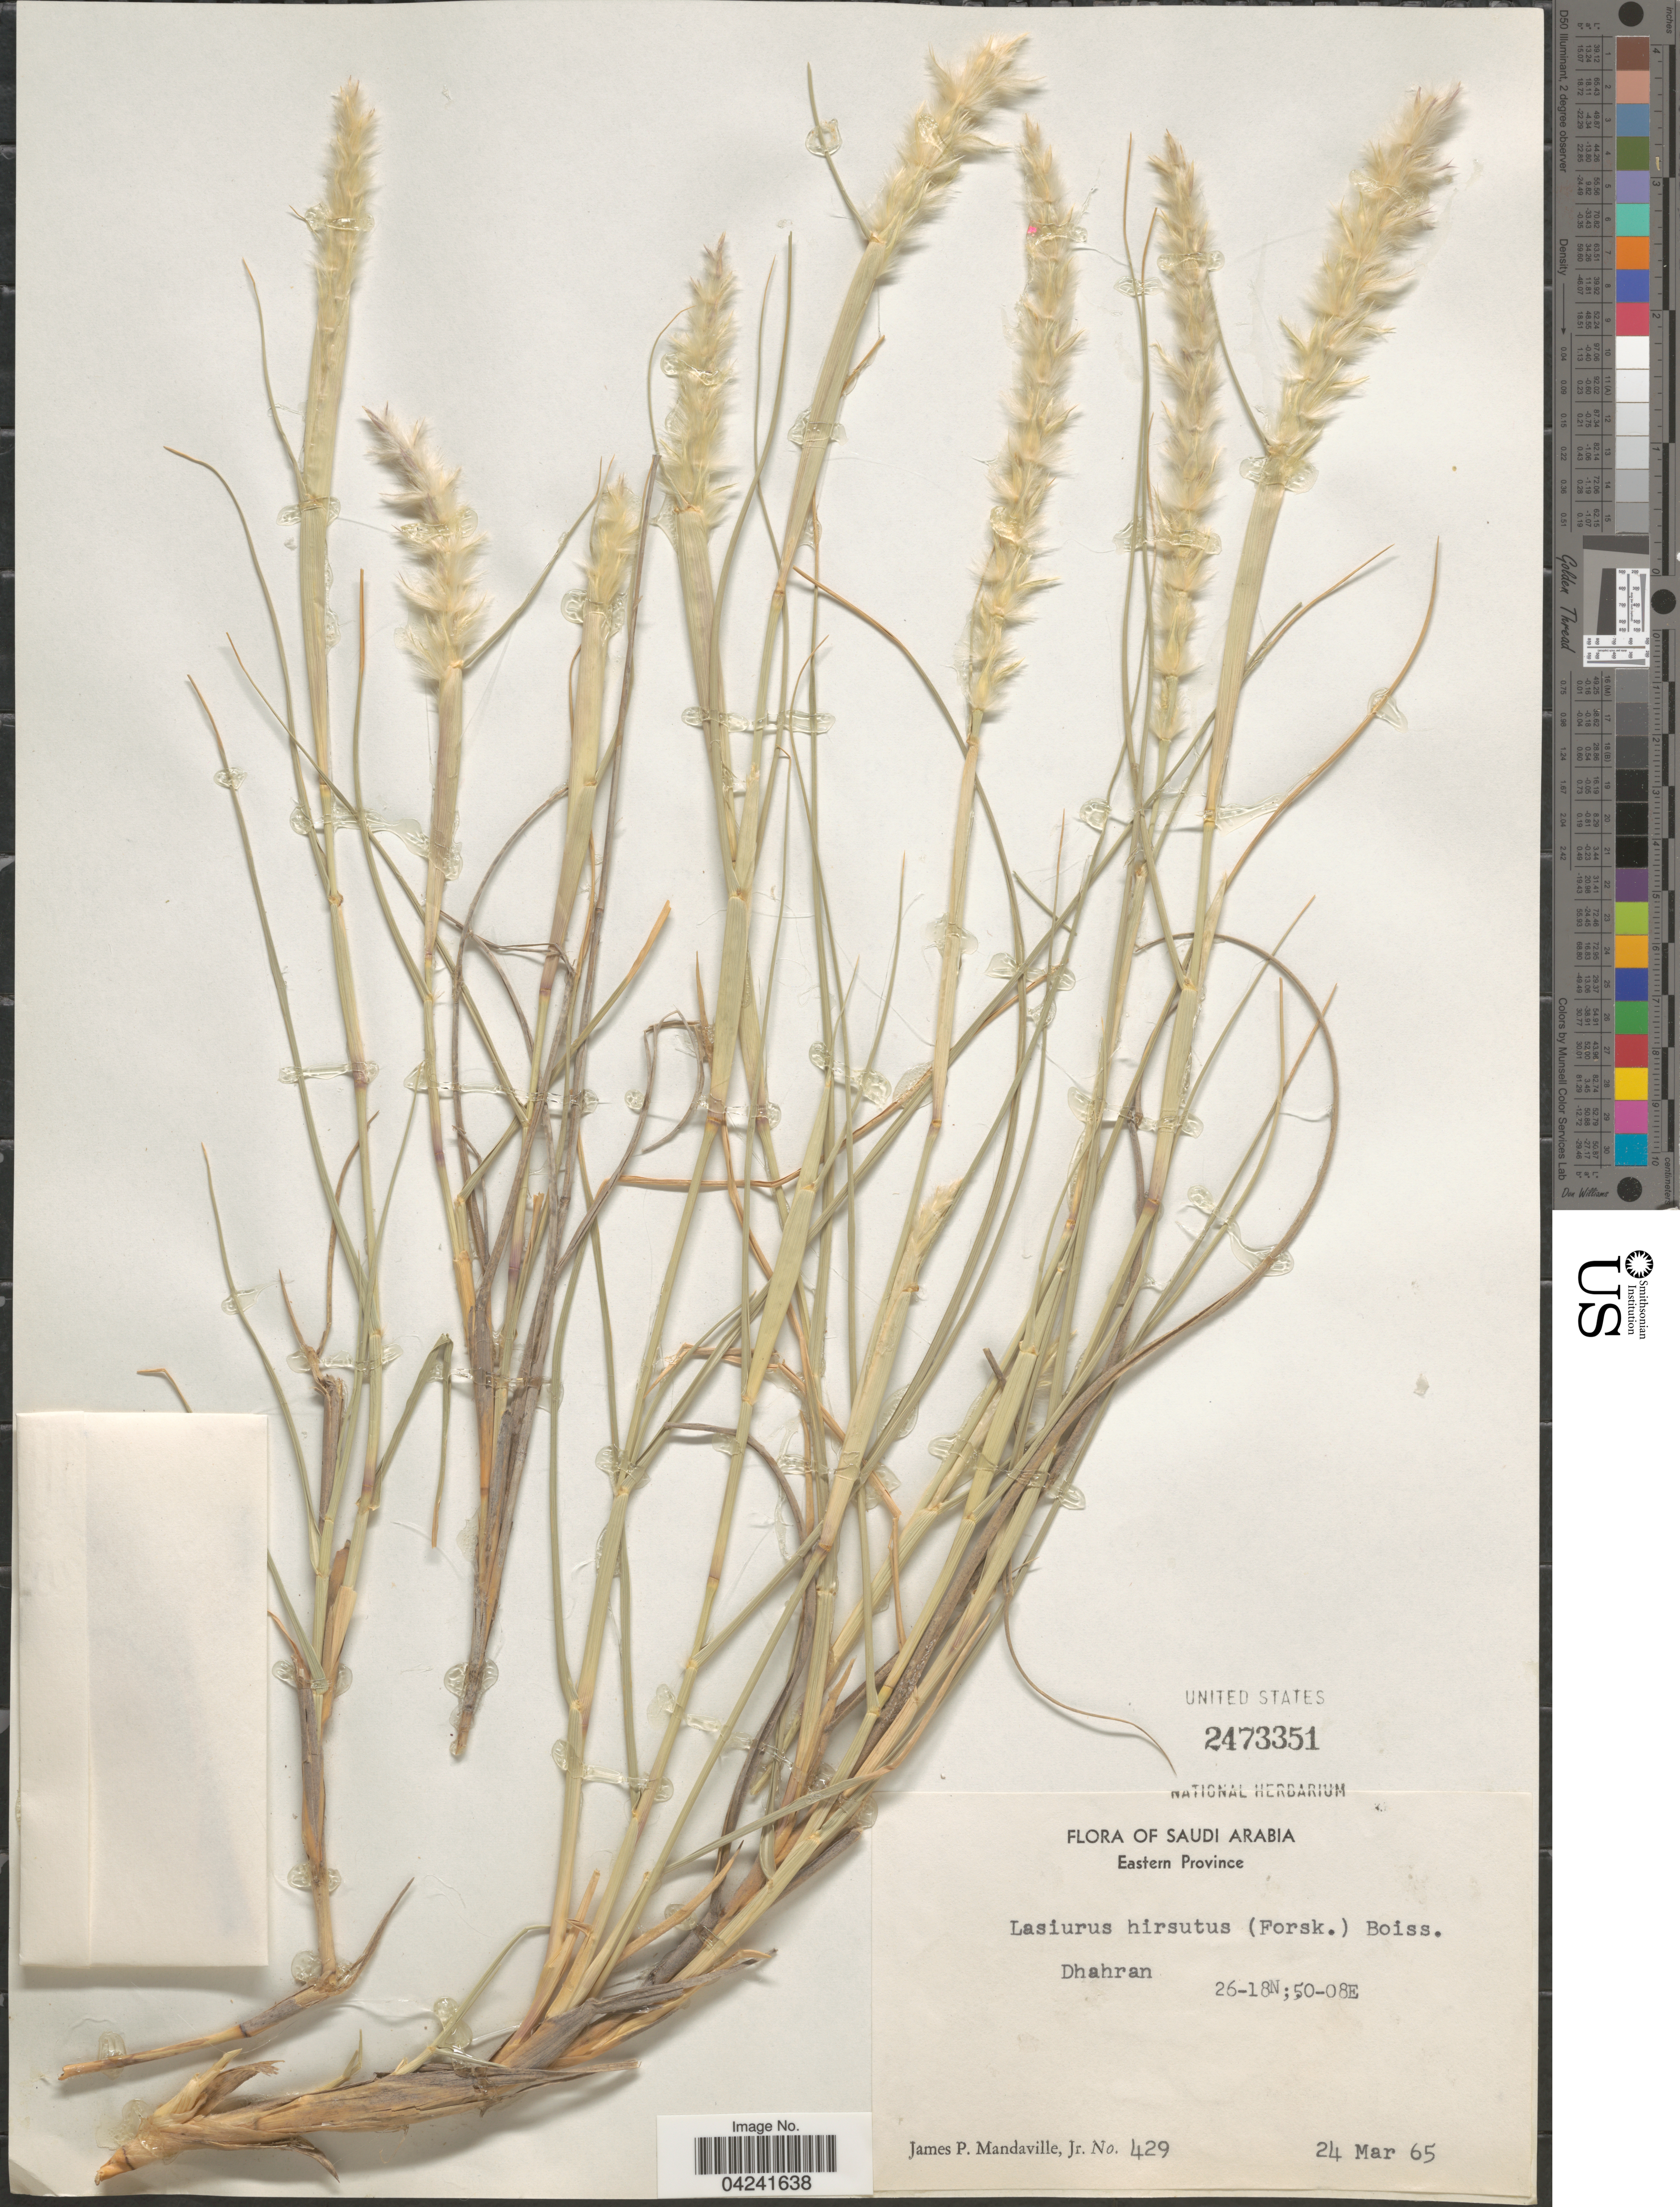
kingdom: Plantae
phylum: Tracheophyta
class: Liliopsida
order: Poales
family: Poaceae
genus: Lasiurus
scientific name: Lasiurus scindicus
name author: Henr.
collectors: J. Mandaville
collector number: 429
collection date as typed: Transcribed d/m/y: 24/3/65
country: Saudi Arabia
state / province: Ash Sharqiyah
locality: Eastern Province. Dhahran.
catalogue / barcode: US 2473351